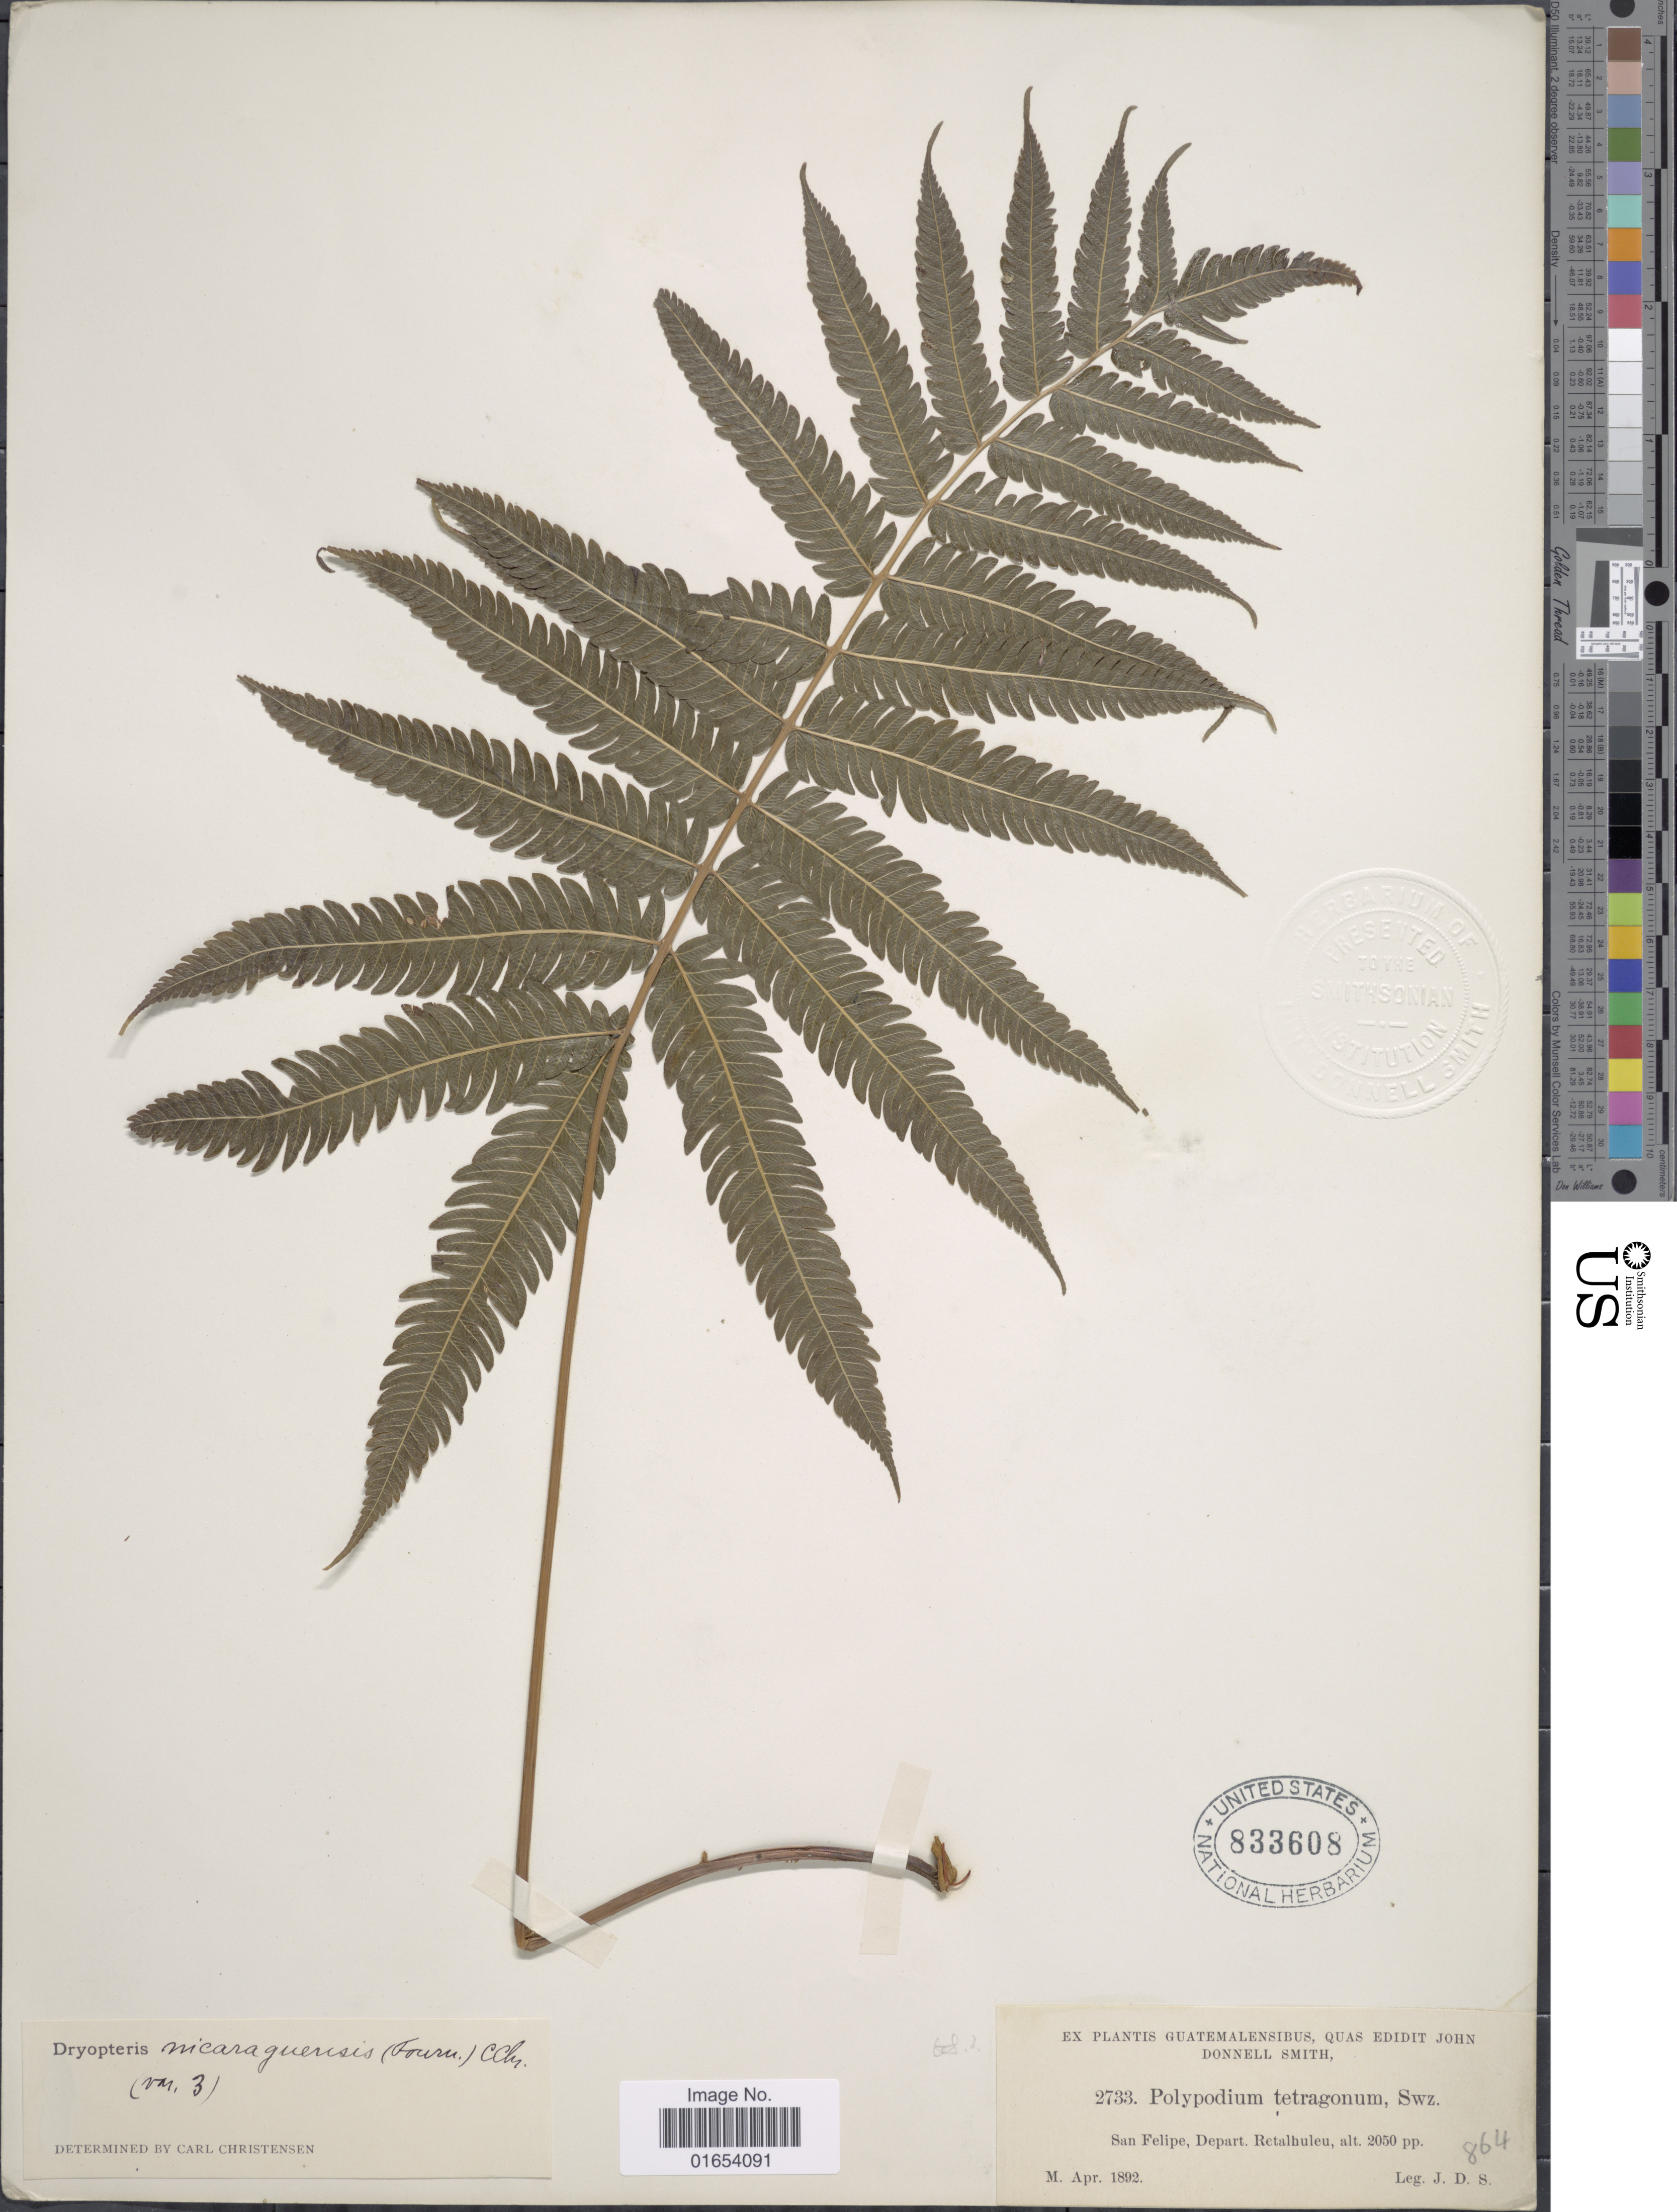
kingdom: Plantae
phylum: Tracheophyta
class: Polypodiopsida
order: Polypodiales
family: Thelypteridaceae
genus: Goniopteris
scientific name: Goniopteris minor (C. Chr.) comb. nov., ined 2015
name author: (C. Chr.)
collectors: J. Donnell Smith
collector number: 2733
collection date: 1892-04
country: Guatemala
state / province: Retalhuleu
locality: San Felipe, Depart. Retalhuleu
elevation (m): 625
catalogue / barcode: US 833608